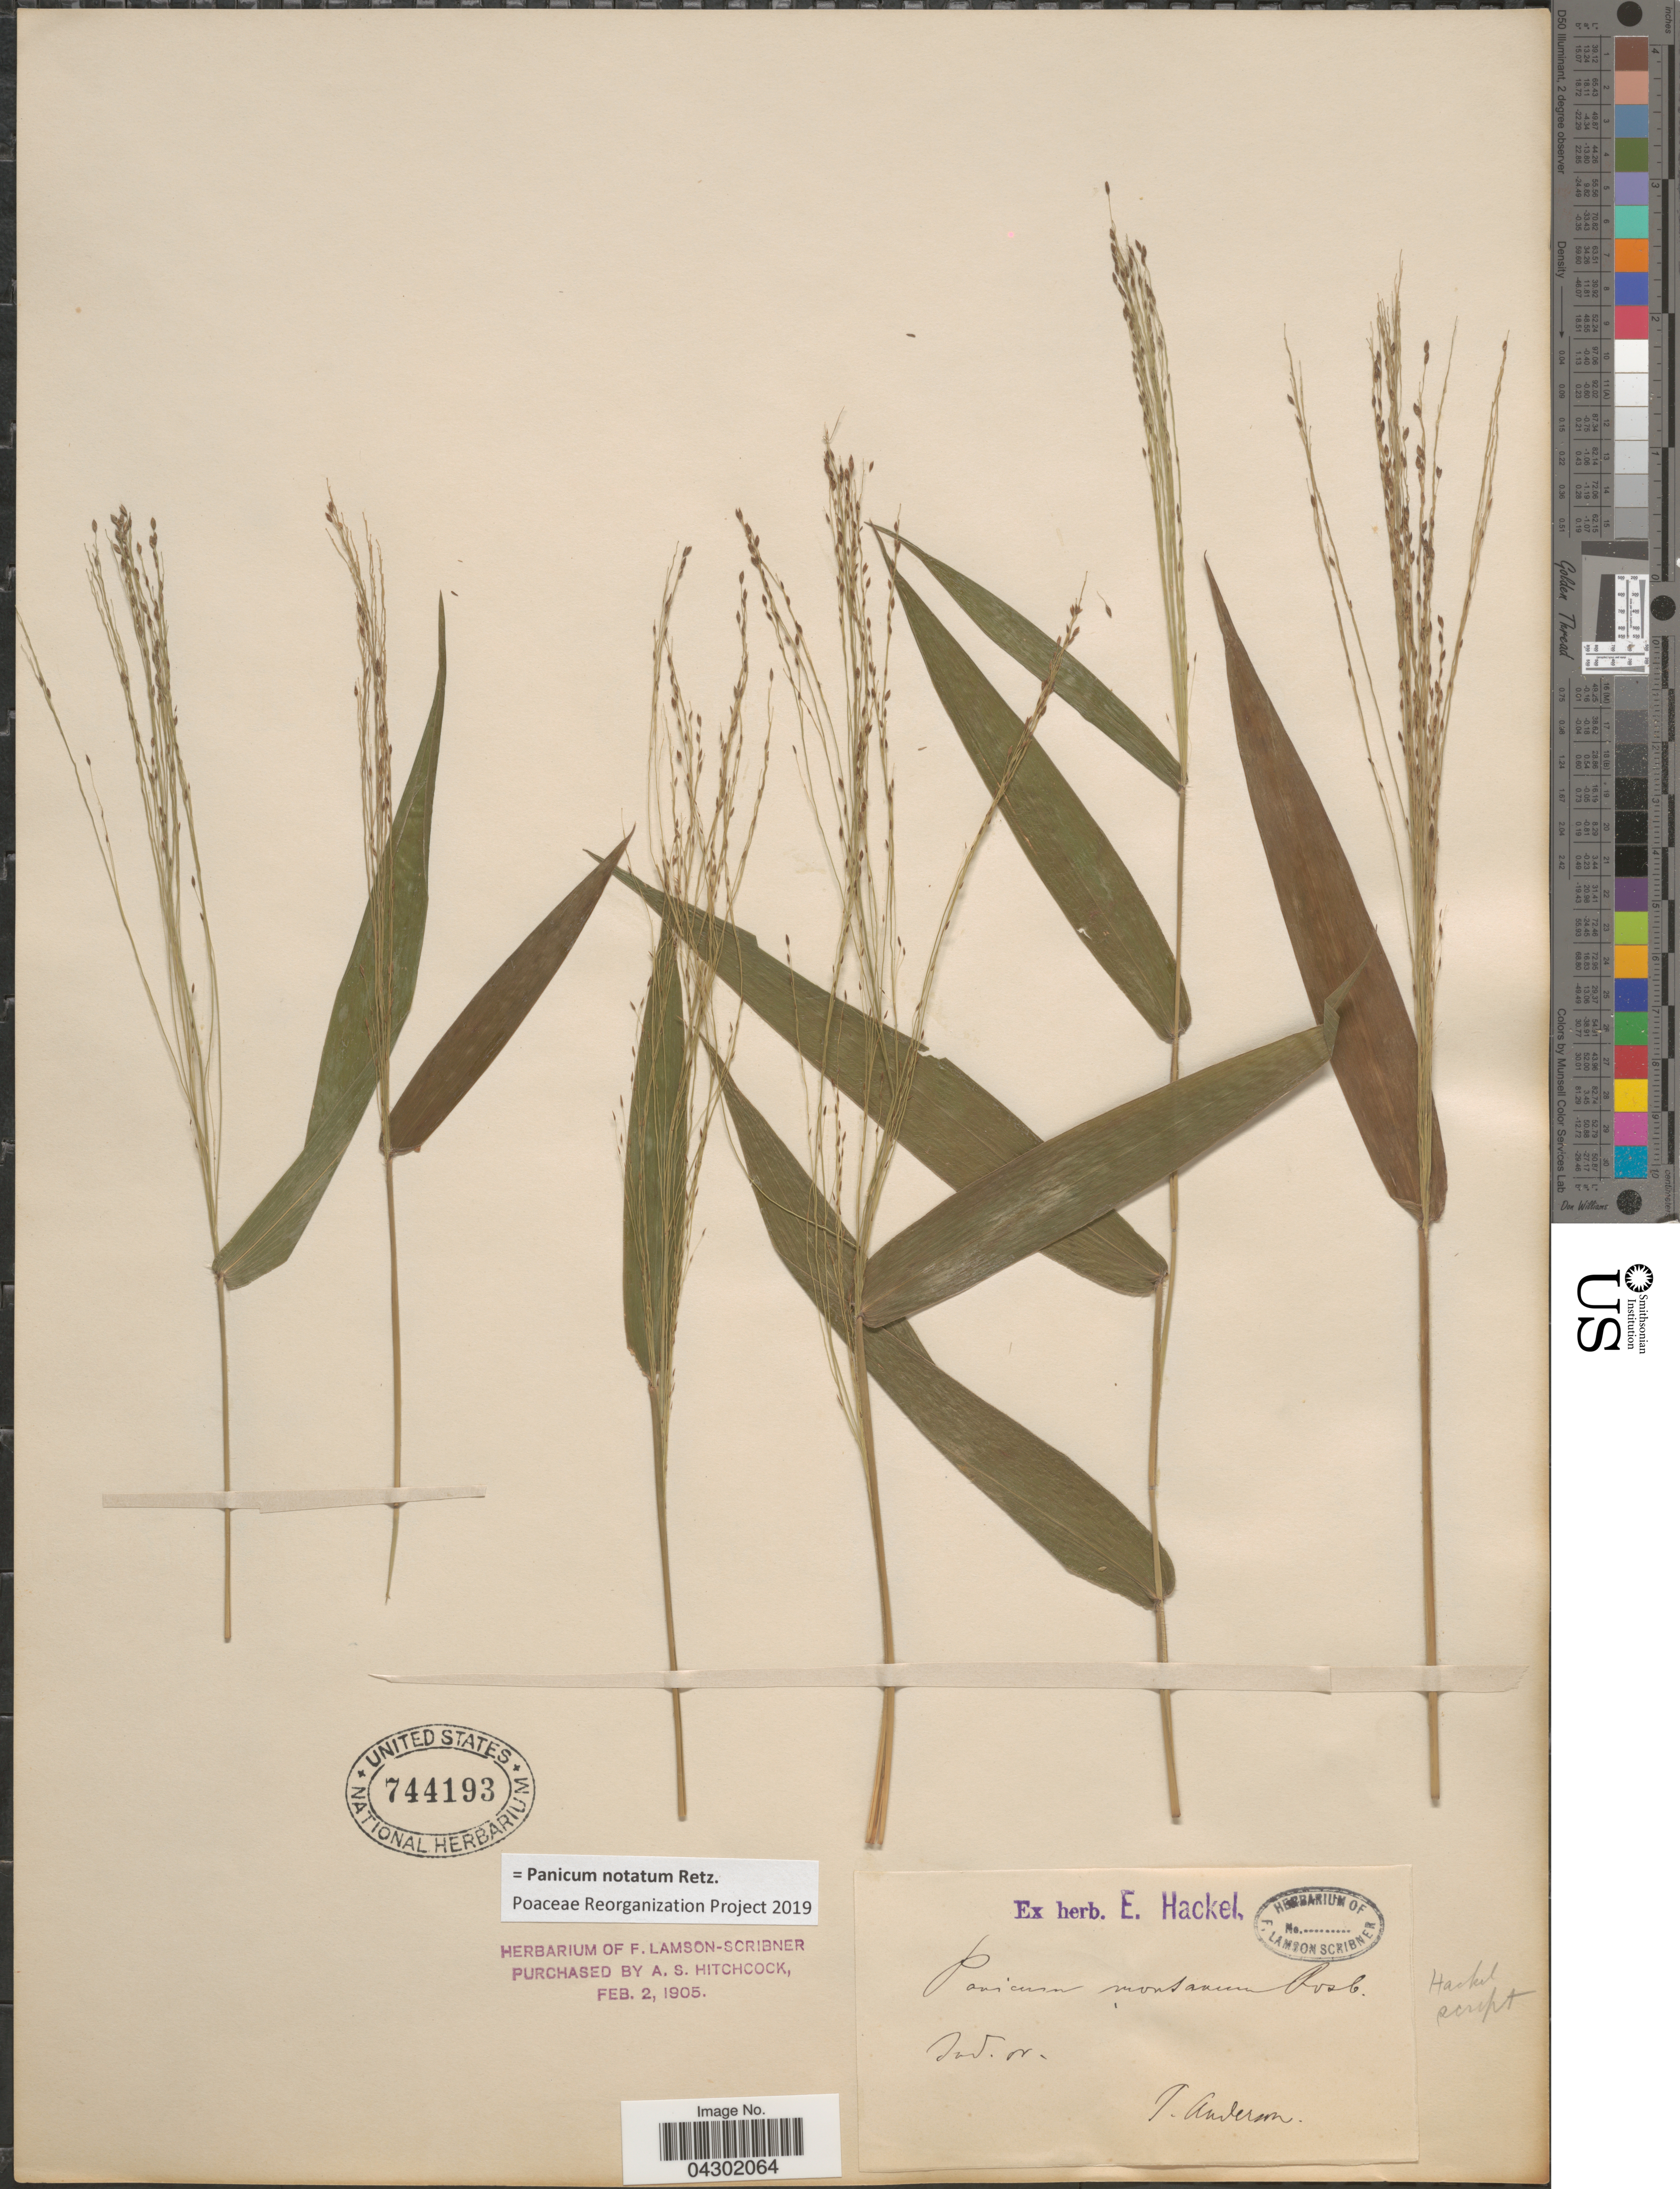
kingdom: Plantae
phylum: Tracheophyta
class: Liliopsida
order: Poales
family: Poaceae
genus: Panicum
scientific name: Panicum notatum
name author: Retz.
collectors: T. Anderson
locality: Ind. or.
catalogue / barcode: US 744193